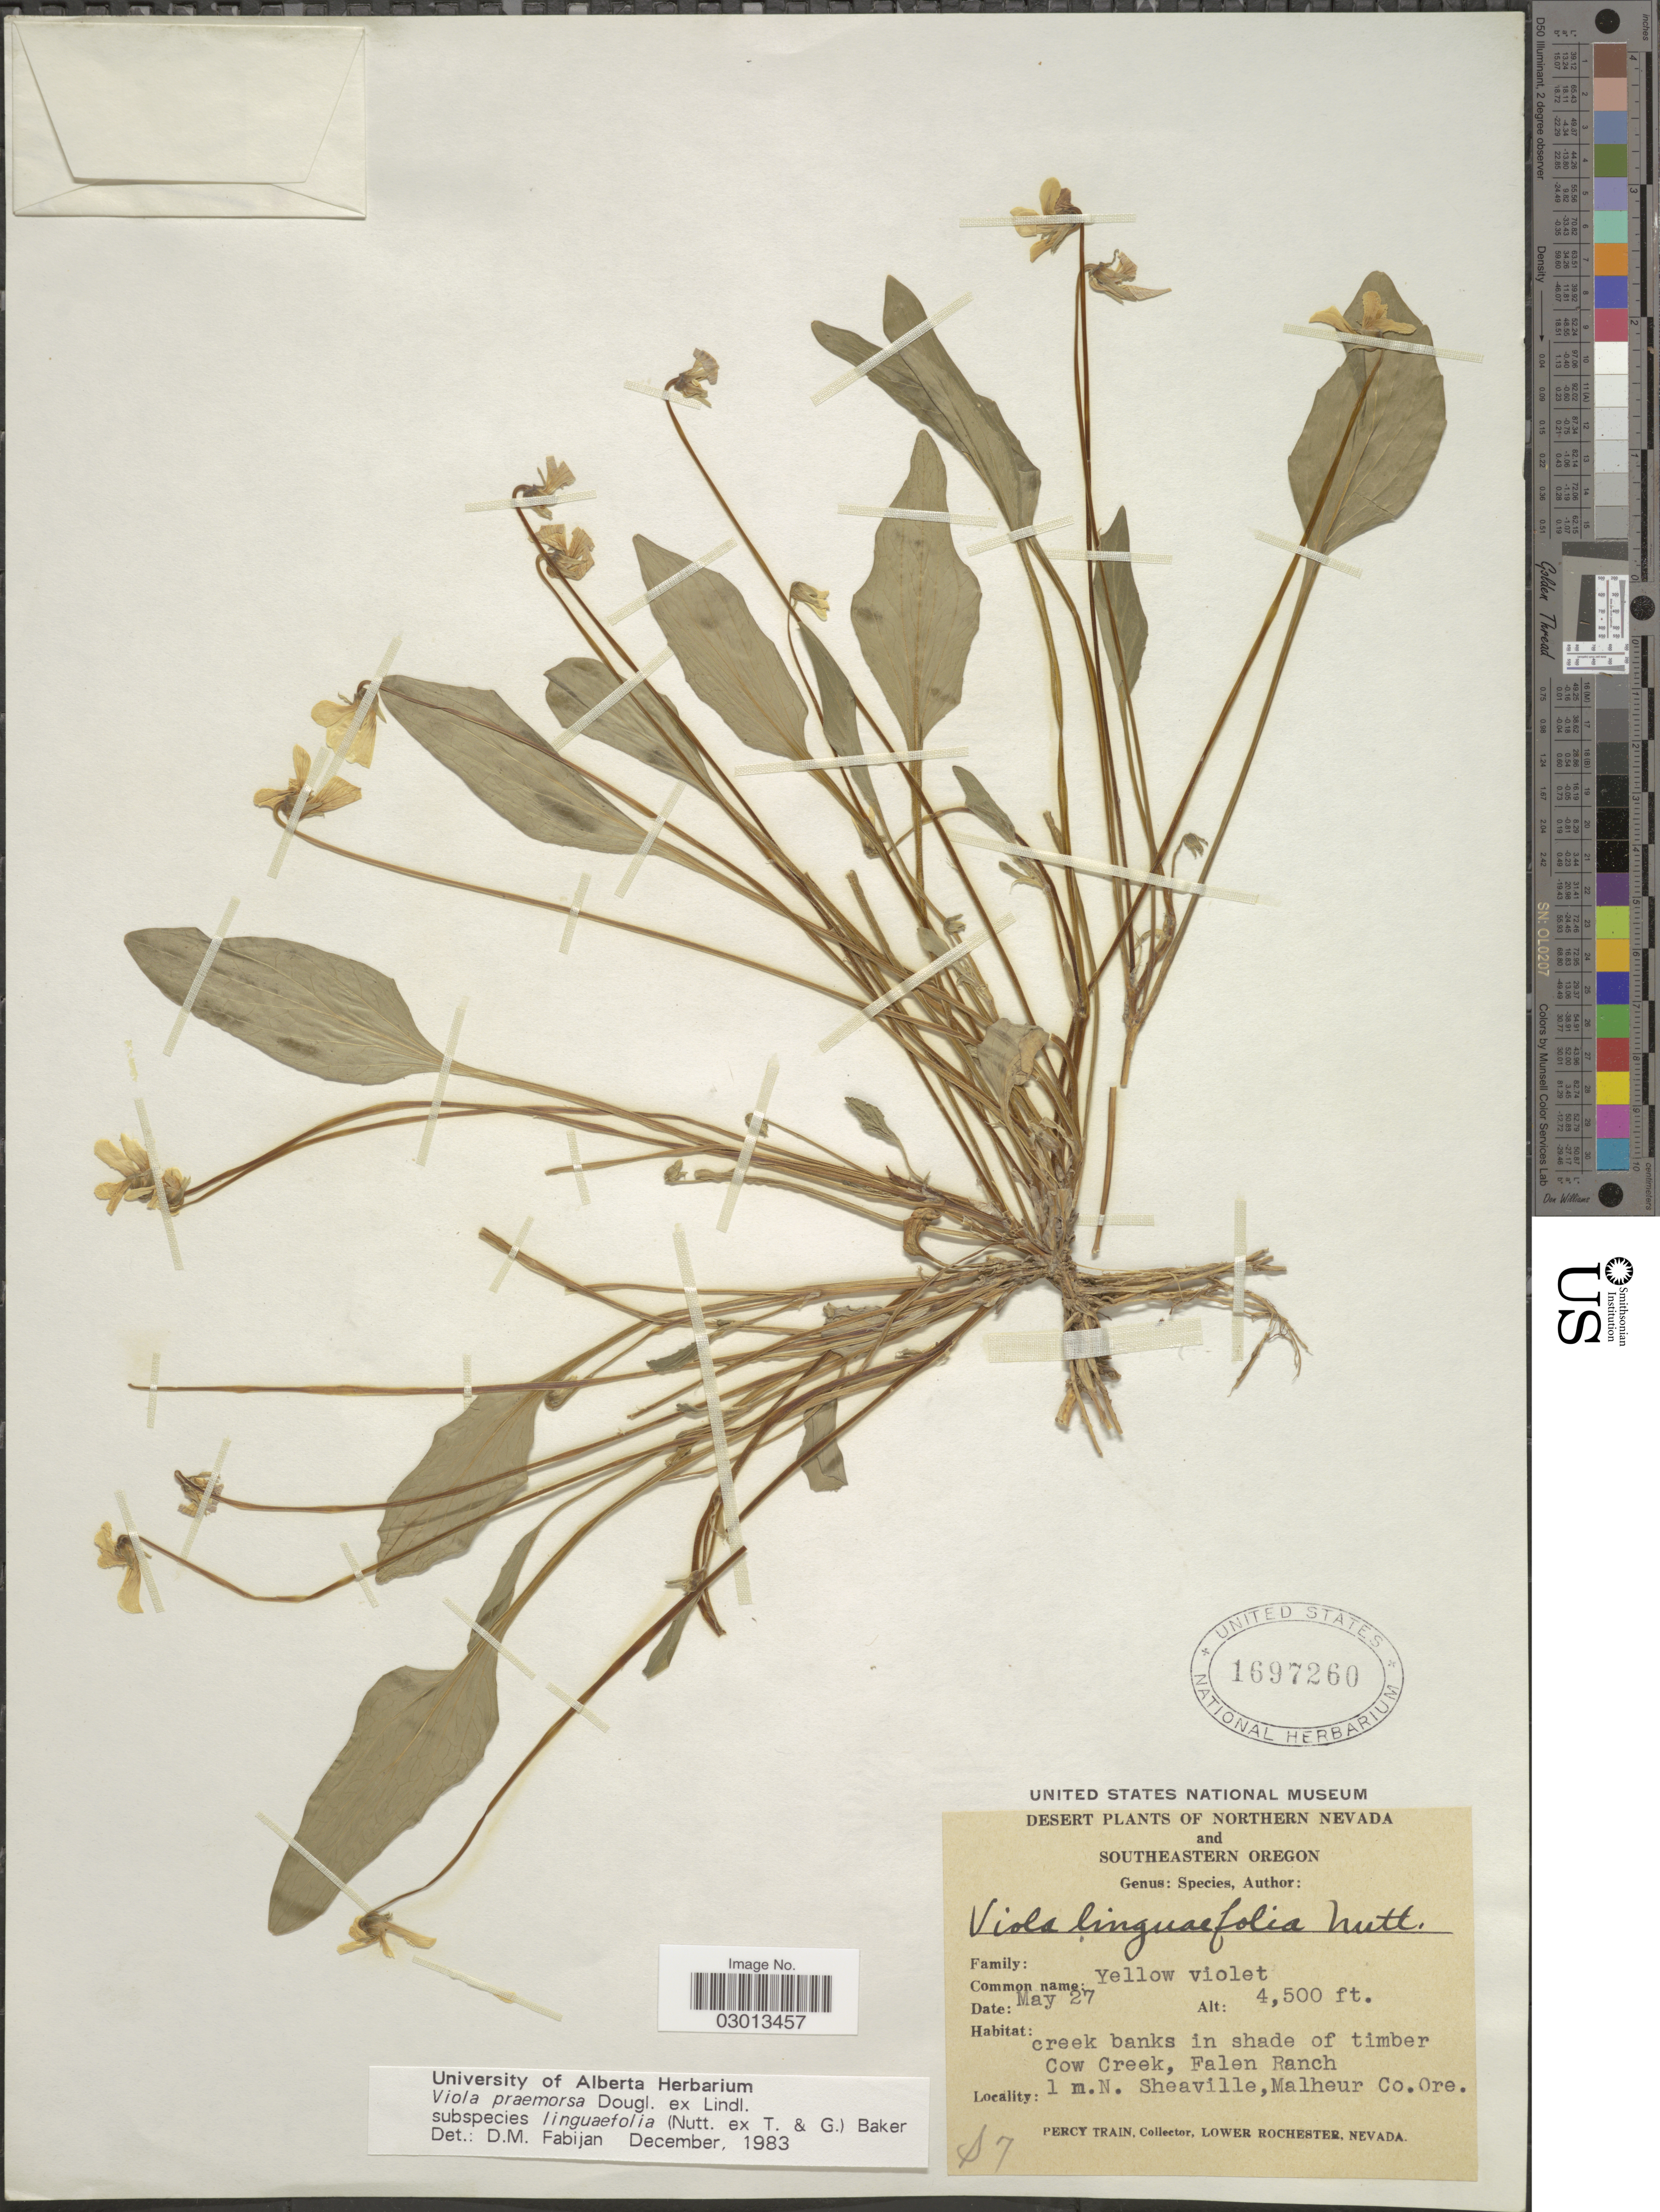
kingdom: Plantae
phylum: Tracheophyta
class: Magnoliopsida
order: Malpighiales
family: Violaceae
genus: Viola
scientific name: Viola praemorsa subsp. linguifolia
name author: (Nutt.) M.S. Baker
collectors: P. Train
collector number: S7*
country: United States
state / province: Oregon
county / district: Malheur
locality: Cow Creek, Falen Ranch. 1 m. N. Sheaville, Malheur Co.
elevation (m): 1372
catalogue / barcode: US 1697260